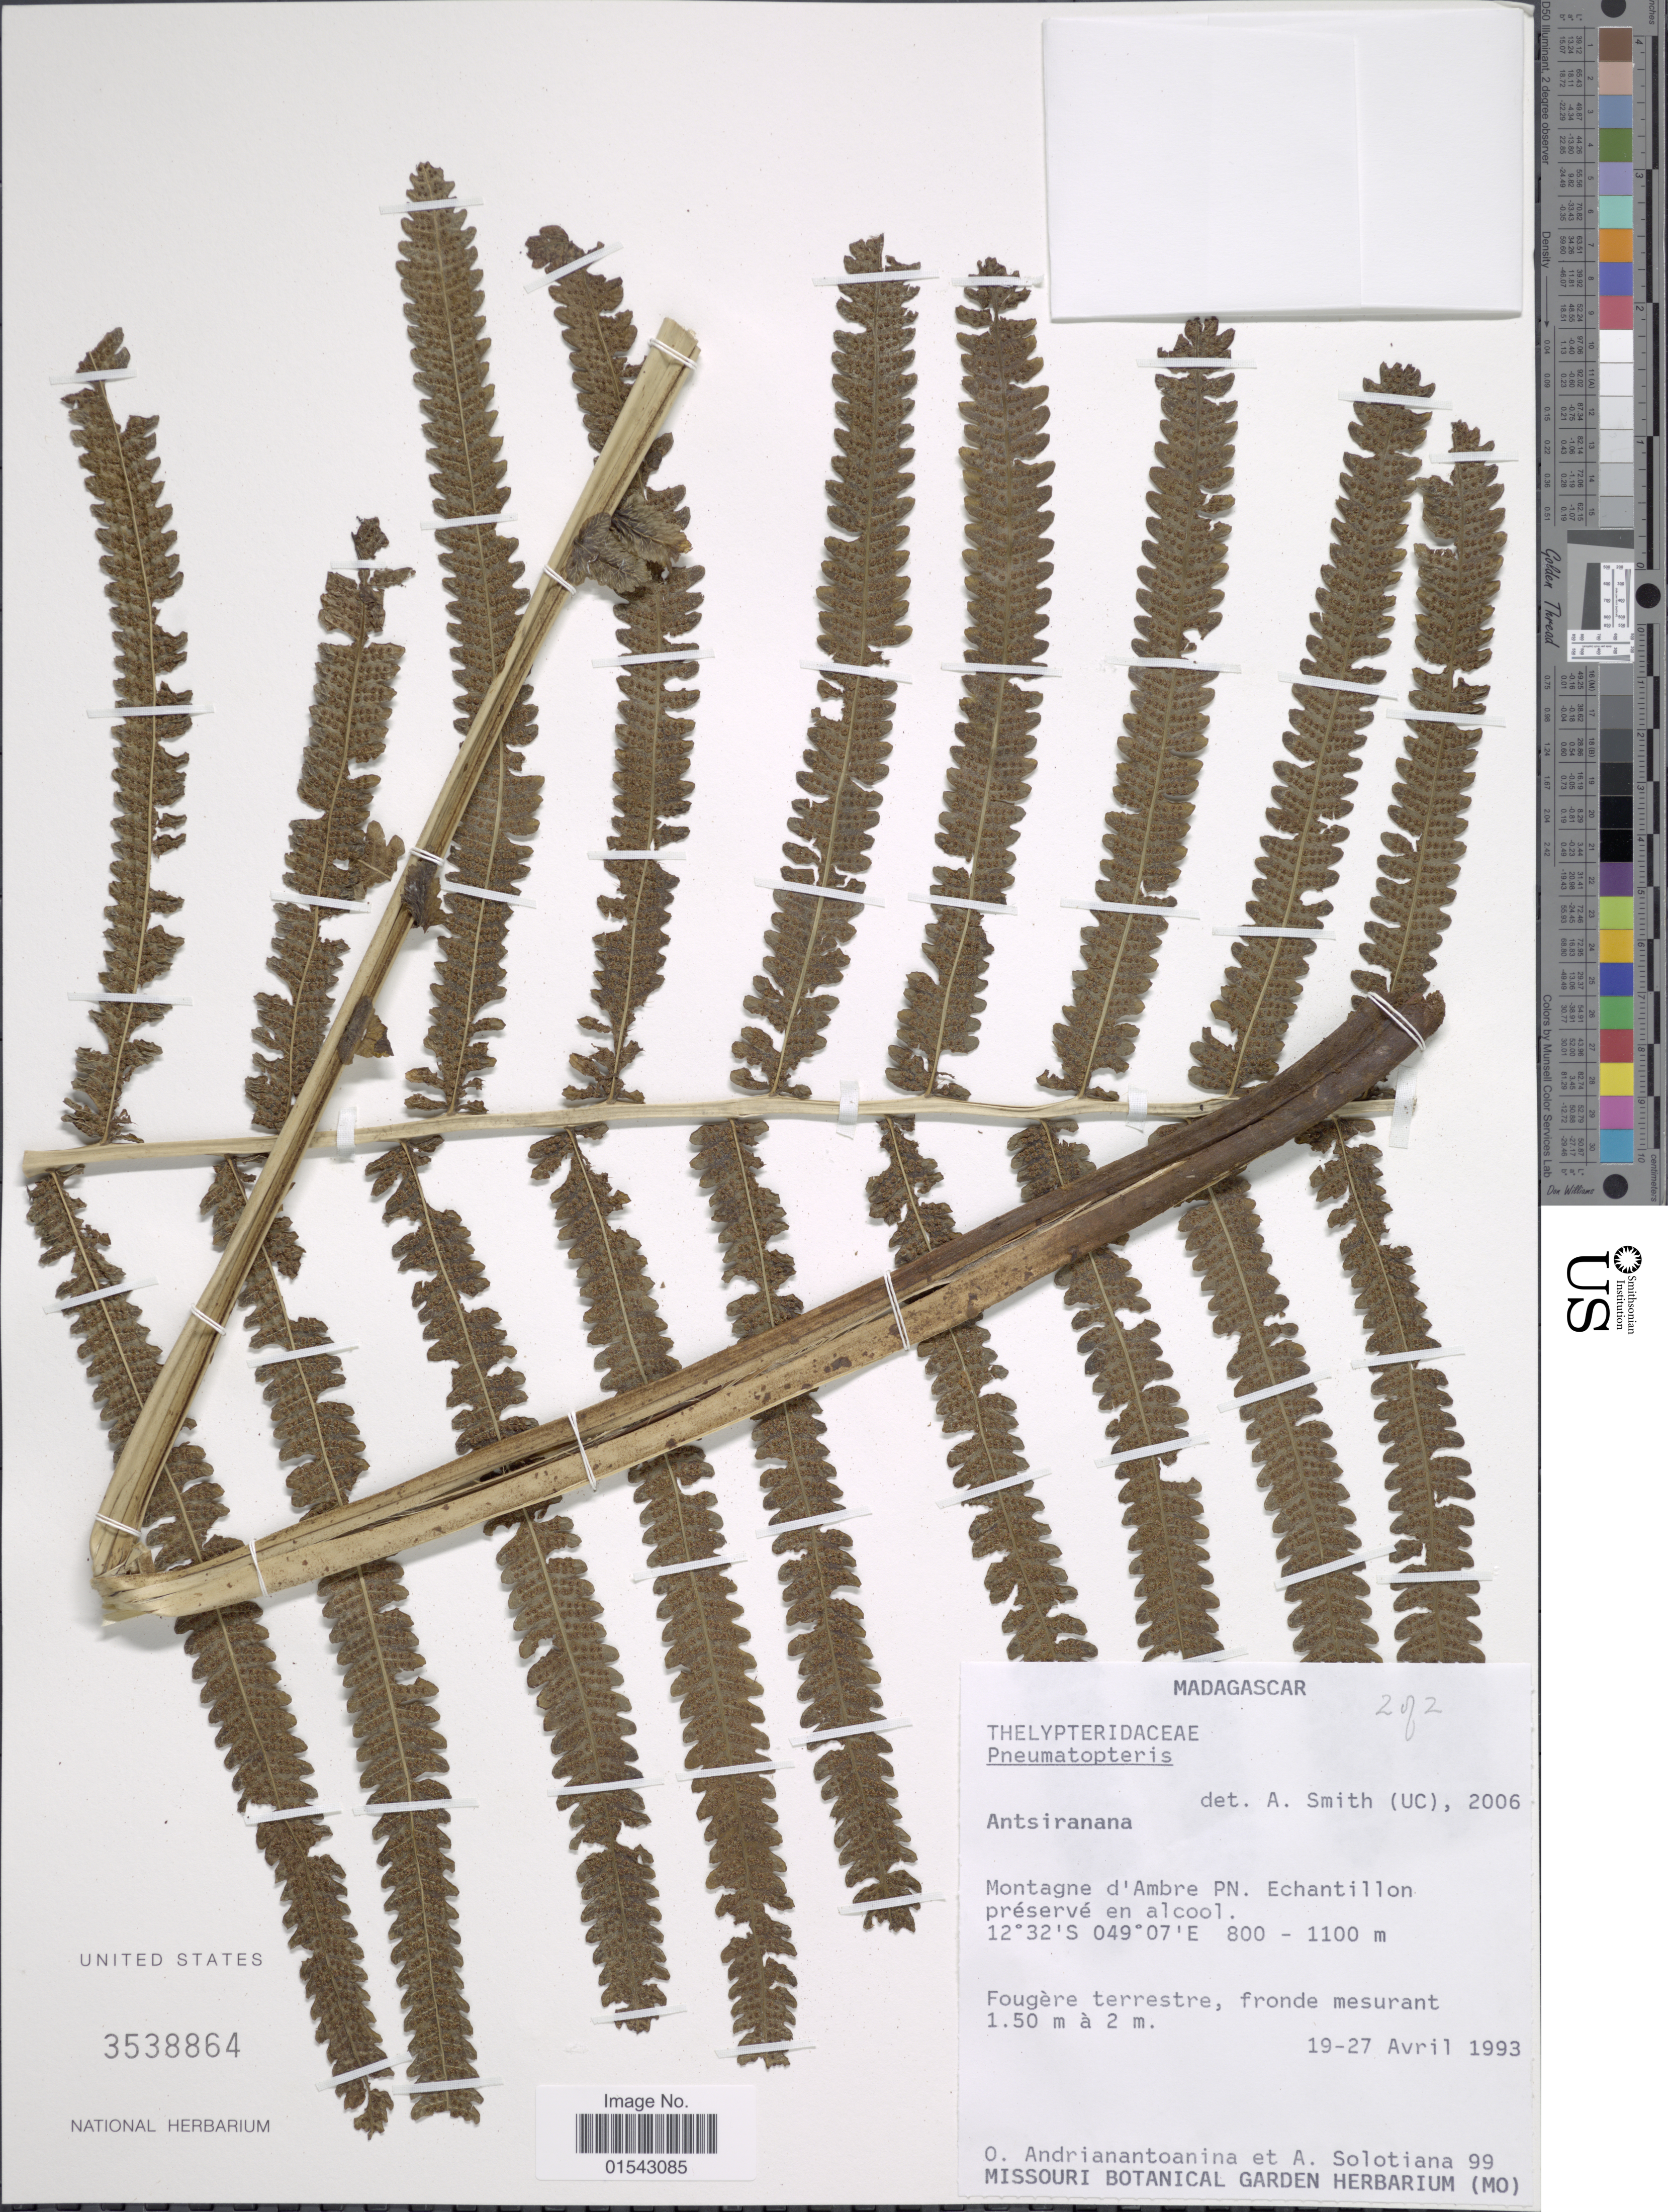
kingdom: Plantae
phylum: Tracheophyta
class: Polypodiopsida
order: Polypodiales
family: Thelypteridaceae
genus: Cyclosorus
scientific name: Cyclosorus sp.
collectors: O. Andrianantoanina & A. Solotiana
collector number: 99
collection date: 1993-04-19/1993-04-27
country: Madagascar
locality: Madagascar, Antsiranana, Montagne d'Ambre PN, Echantillon preserve en alcool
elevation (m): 800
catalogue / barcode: US 3538864